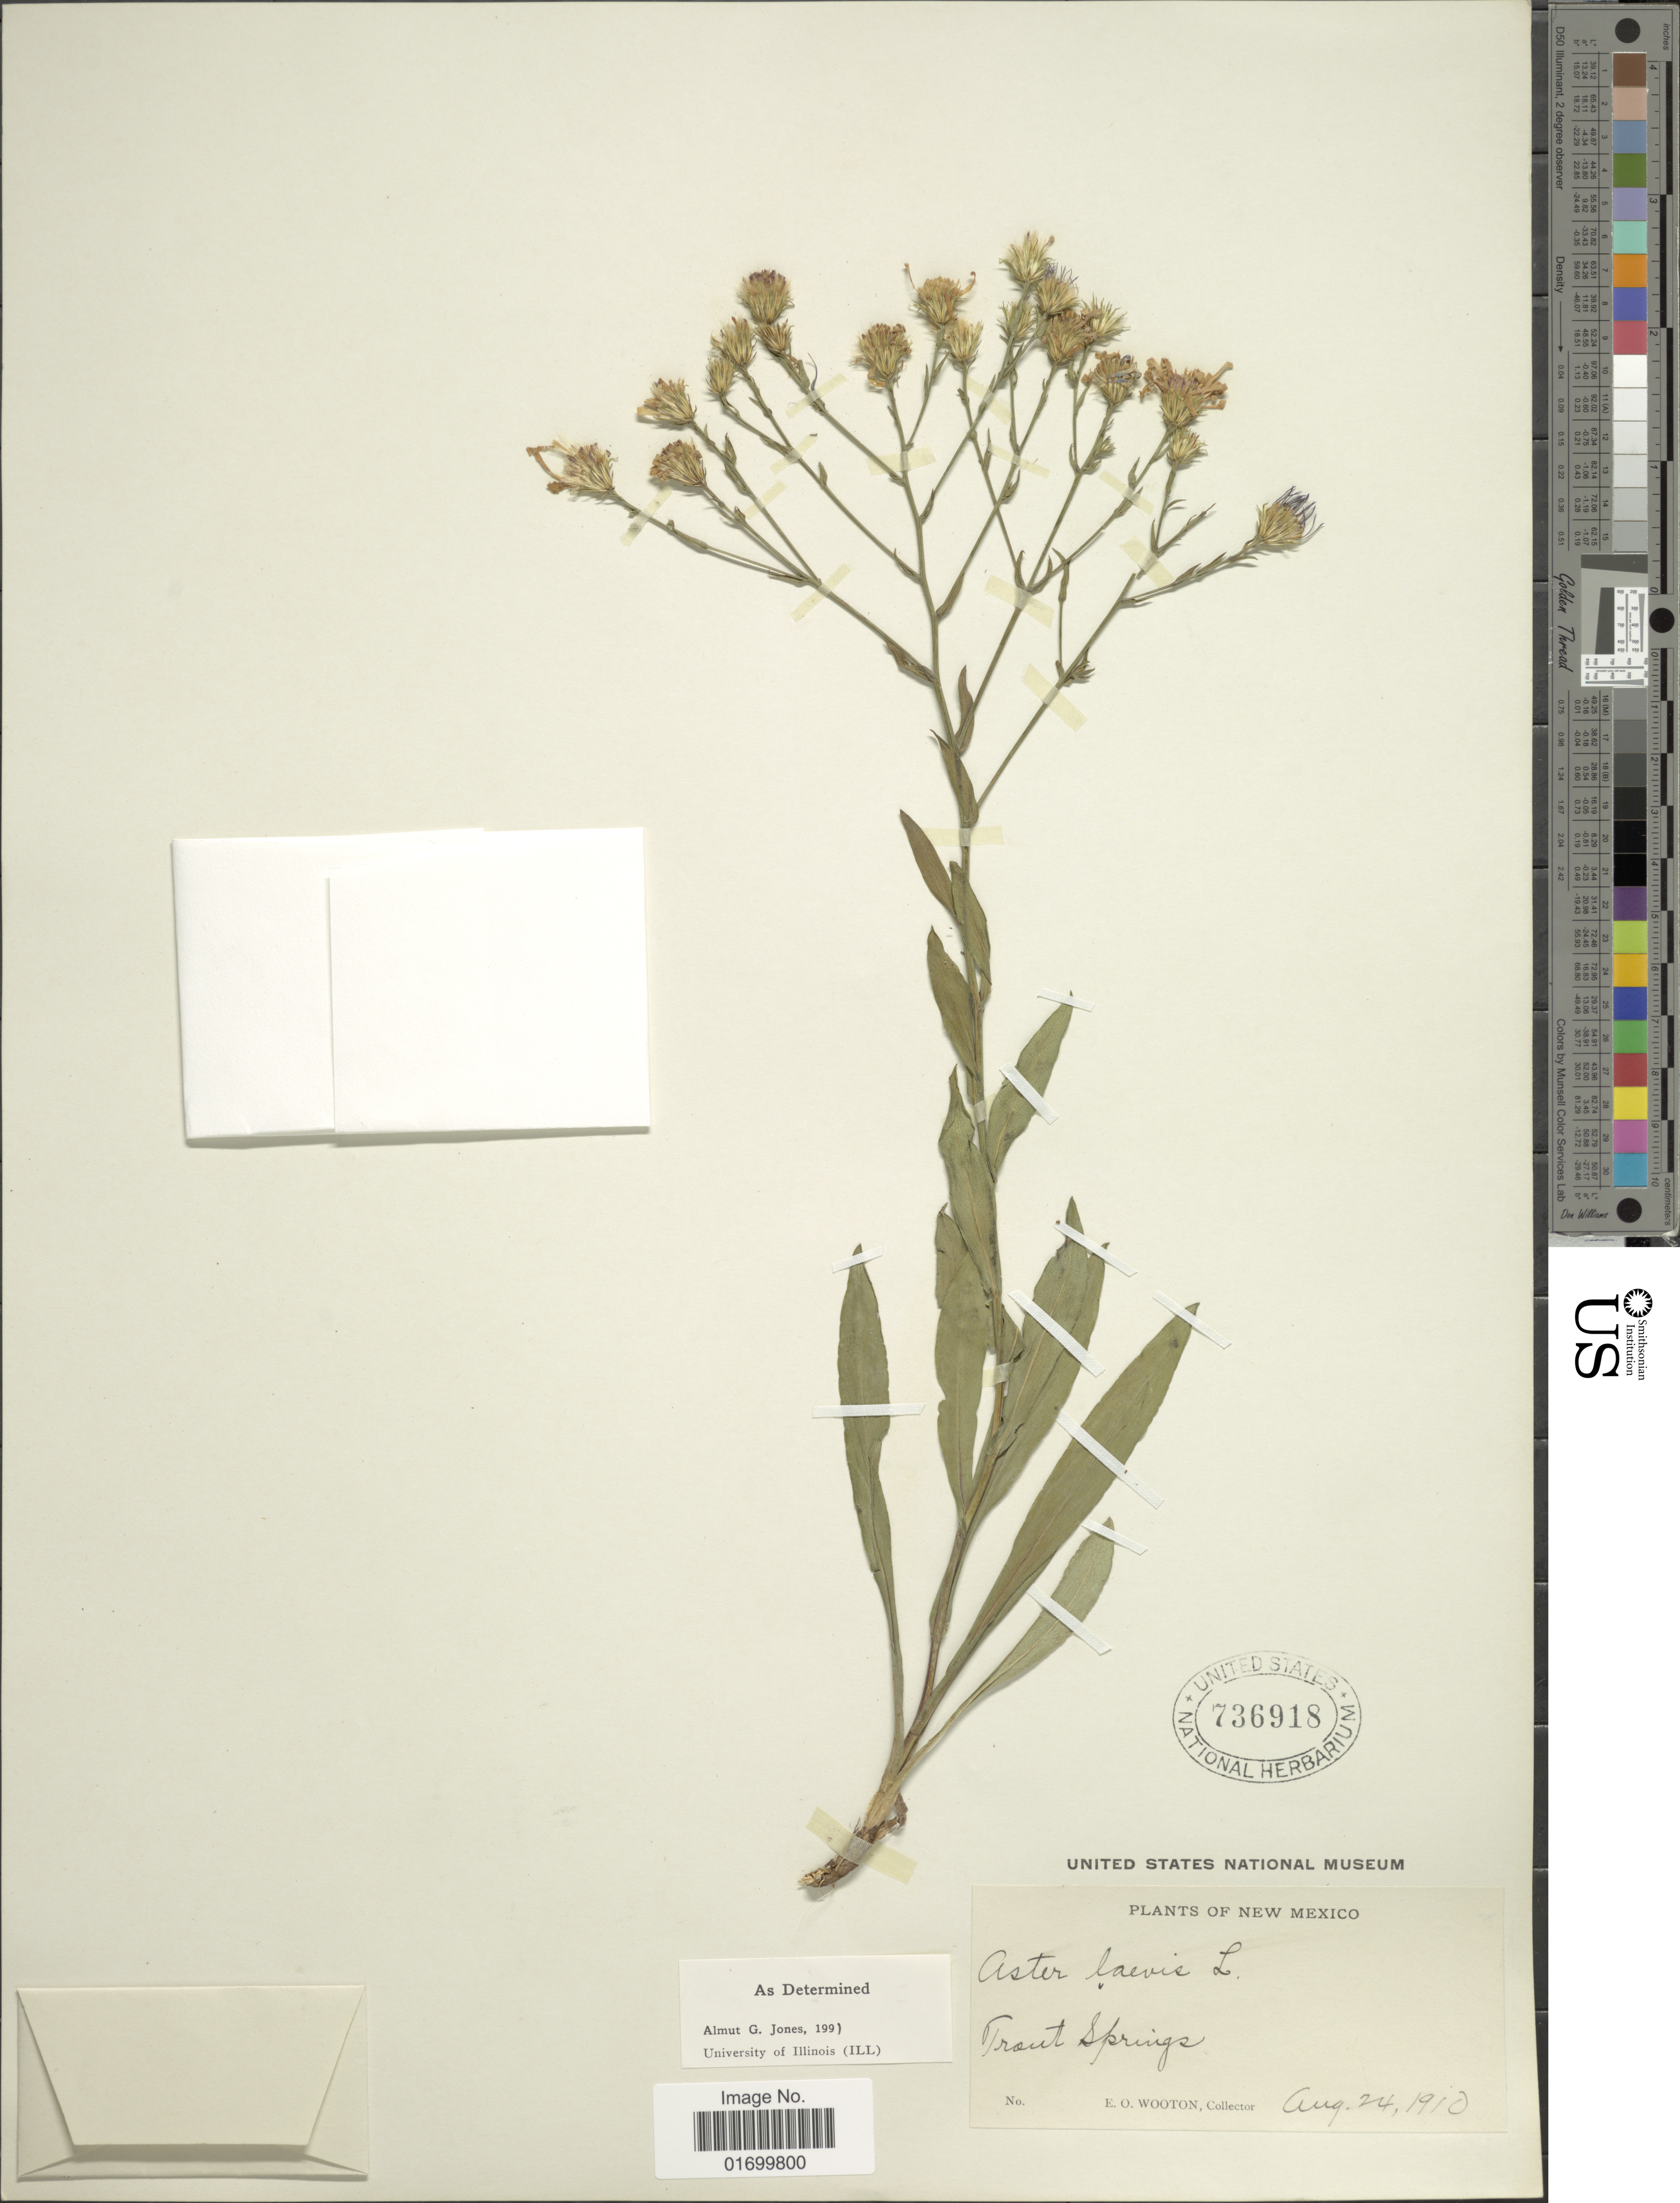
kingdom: Plantae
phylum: Tracheophyta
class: Magnoliopsida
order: Asterales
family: Asteraceae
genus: Symphyotrichum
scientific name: Symphyotrichum laeve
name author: (L.) Á. Löve & D. Löve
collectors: E. O. Wooton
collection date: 1910-08-24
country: United States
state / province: New Mexico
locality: Trouts springs.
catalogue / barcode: US 736918